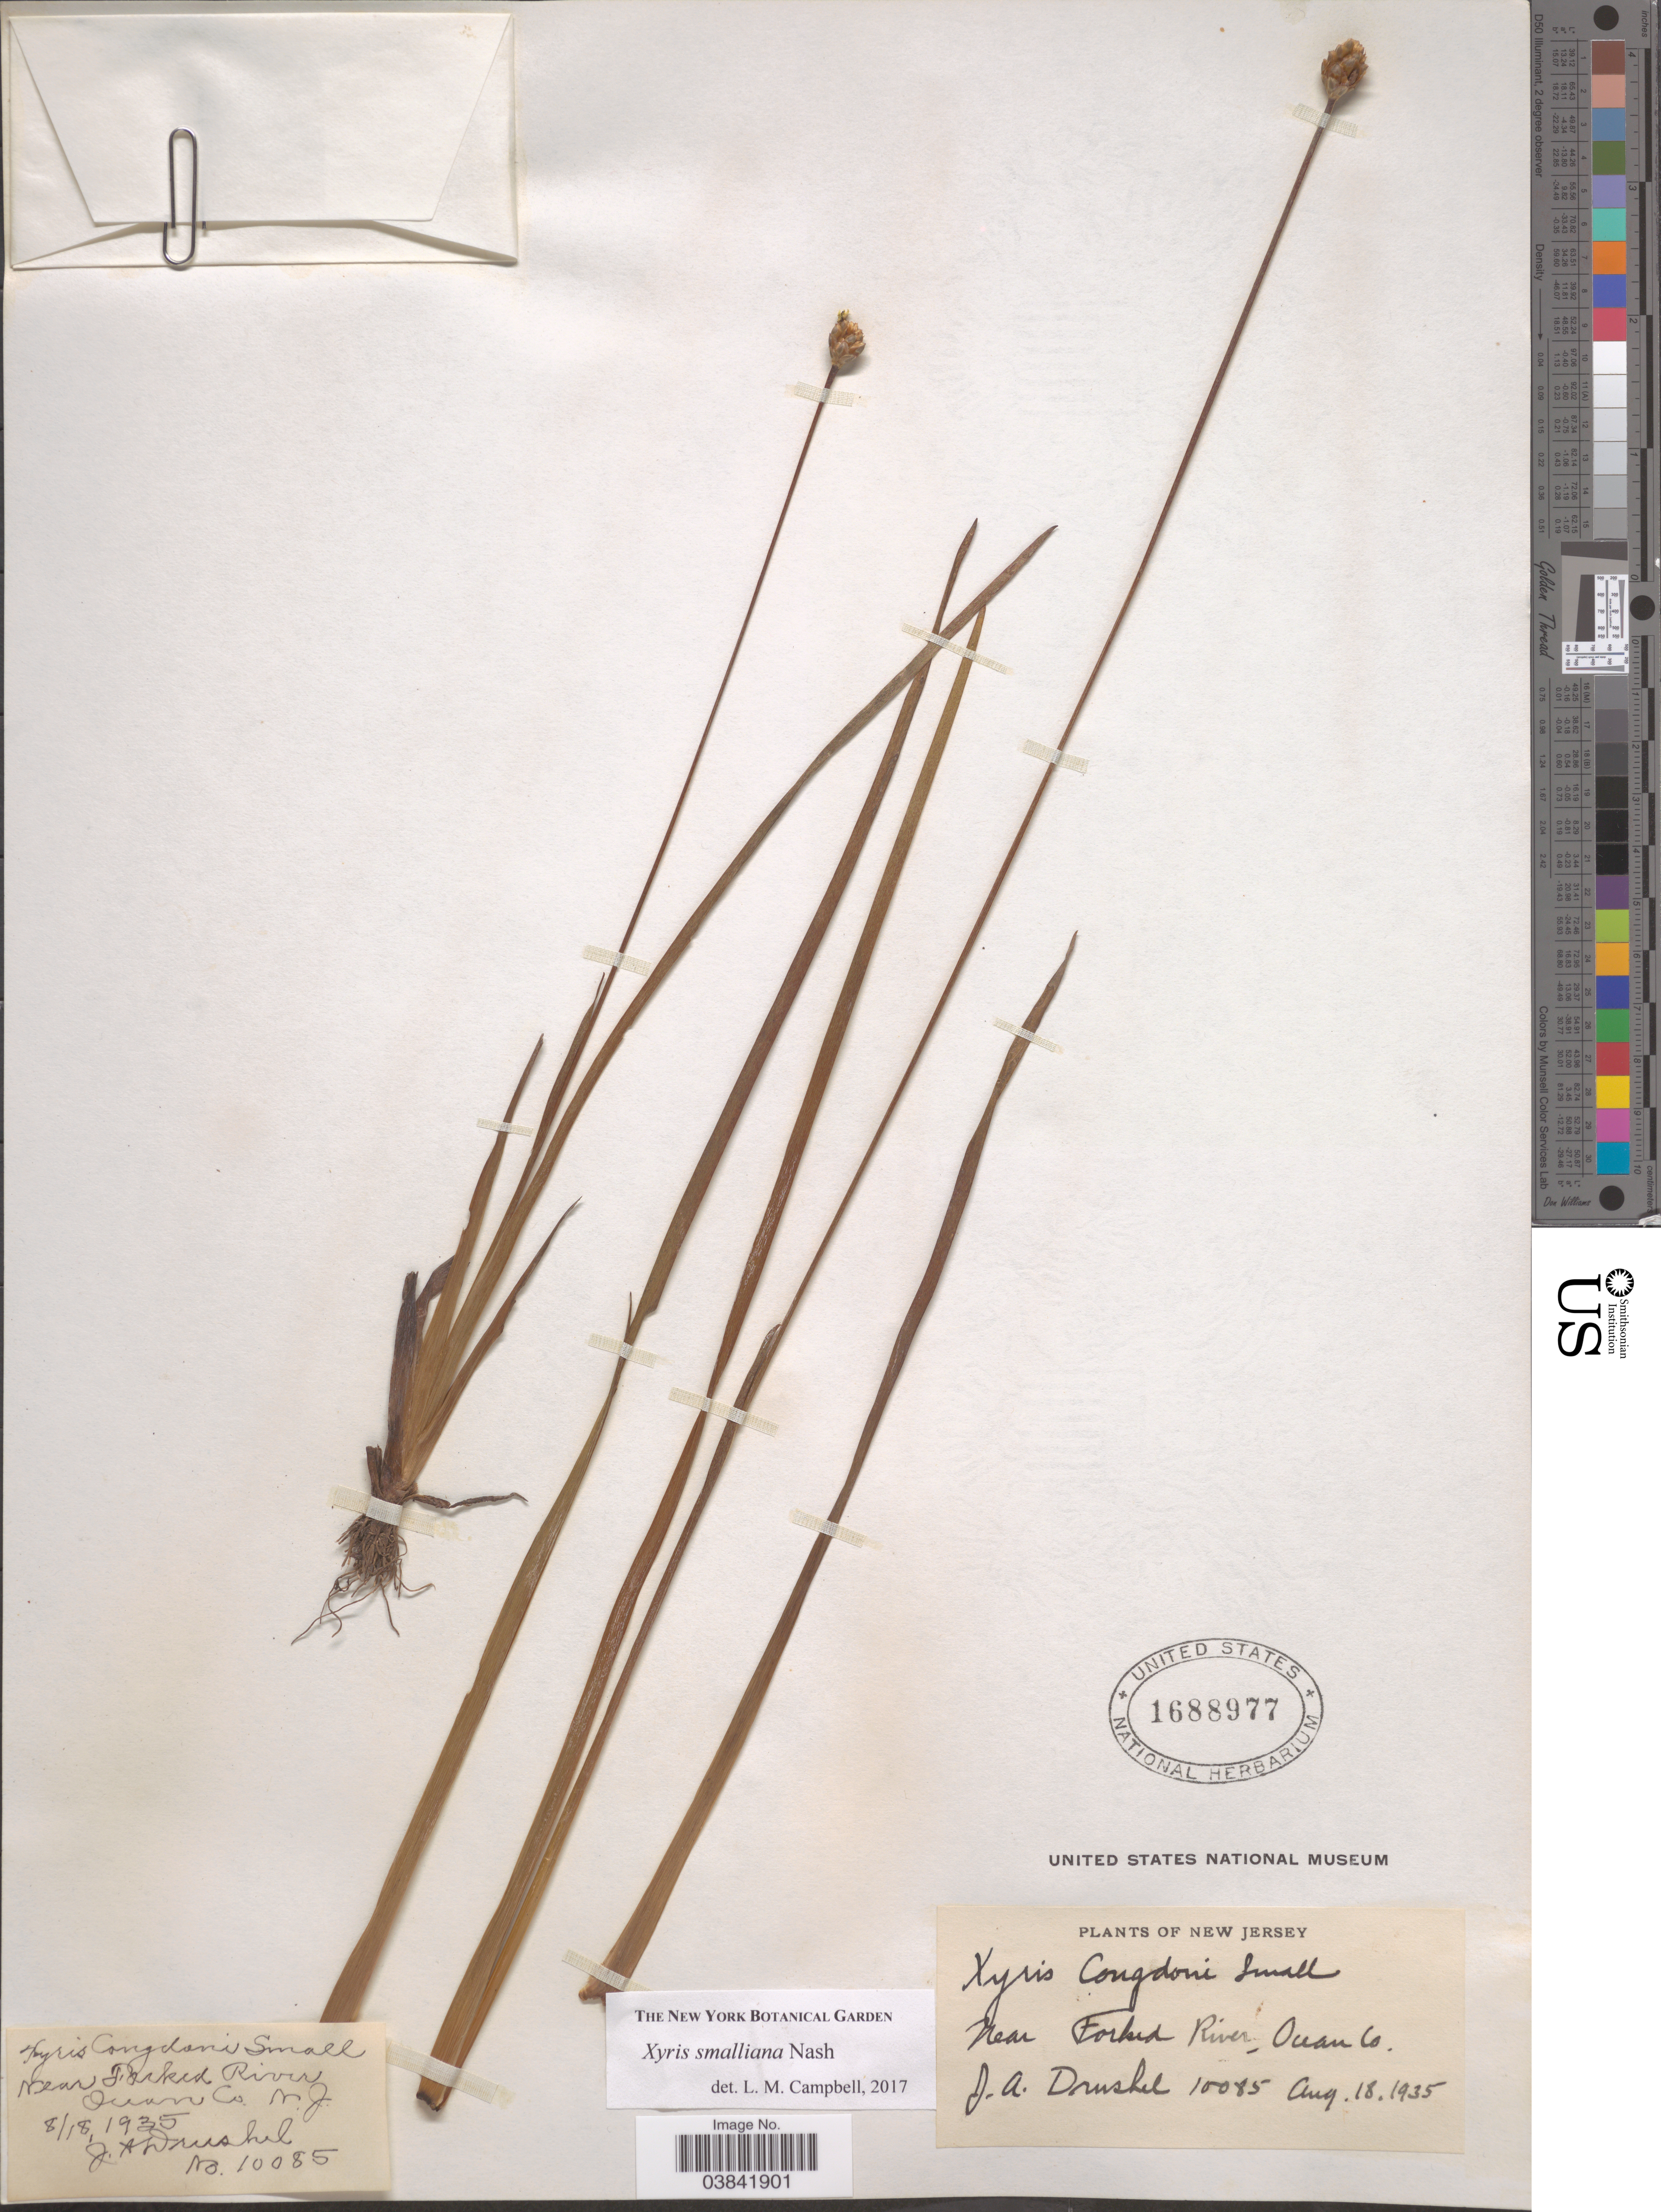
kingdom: Plantae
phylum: Tracheophyta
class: Liliopsida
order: Poales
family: Xyridaceae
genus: Xyris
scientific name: Xyris smalliana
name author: Nash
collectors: J. A. Drushel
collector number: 10085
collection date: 1935-08-18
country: United States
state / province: New Jersey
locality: Near Forked River, Ocean Co.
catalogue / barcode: US 1688977